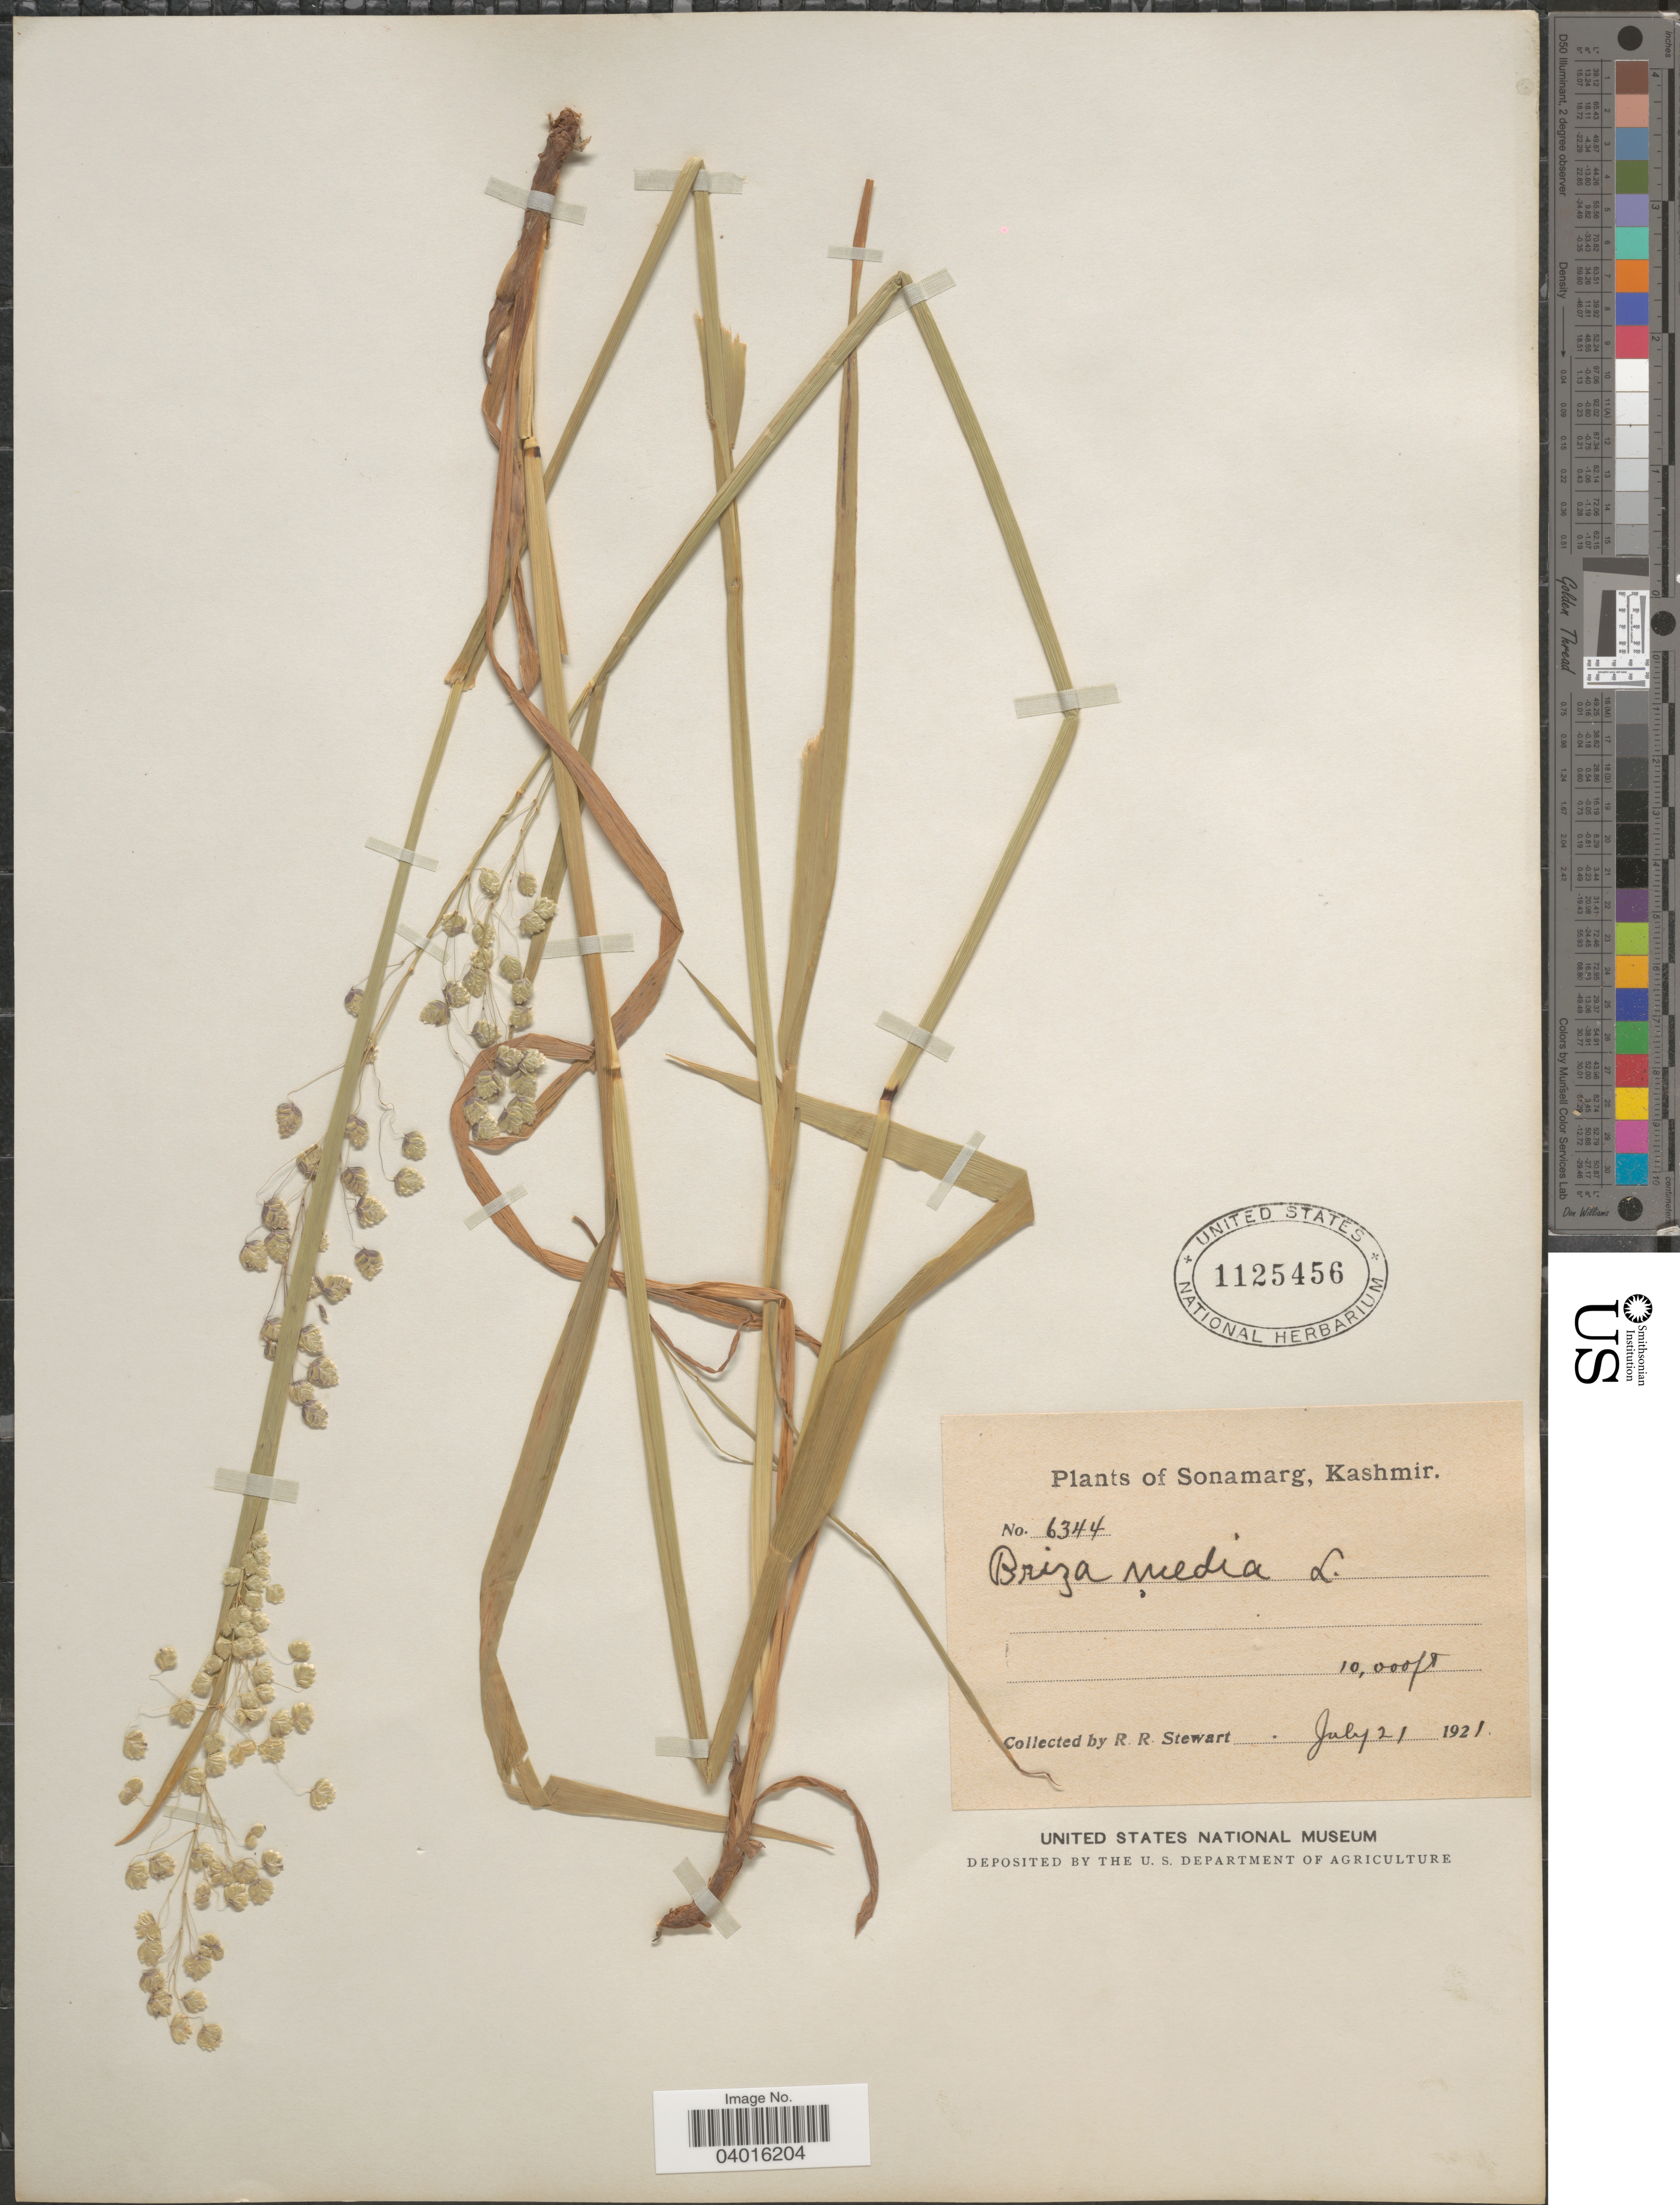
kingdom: Plantae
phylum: Tracheophyta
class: Liliopsida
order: Poales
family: Poaceae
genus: Briza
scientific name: Briza media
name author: L.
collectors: R. Stewart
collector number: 6344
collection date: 1921-07-21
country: India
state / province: Jammu and Kashmir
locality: Sonamarg, Kashmir.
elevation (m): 3048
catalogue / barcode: US 1125456